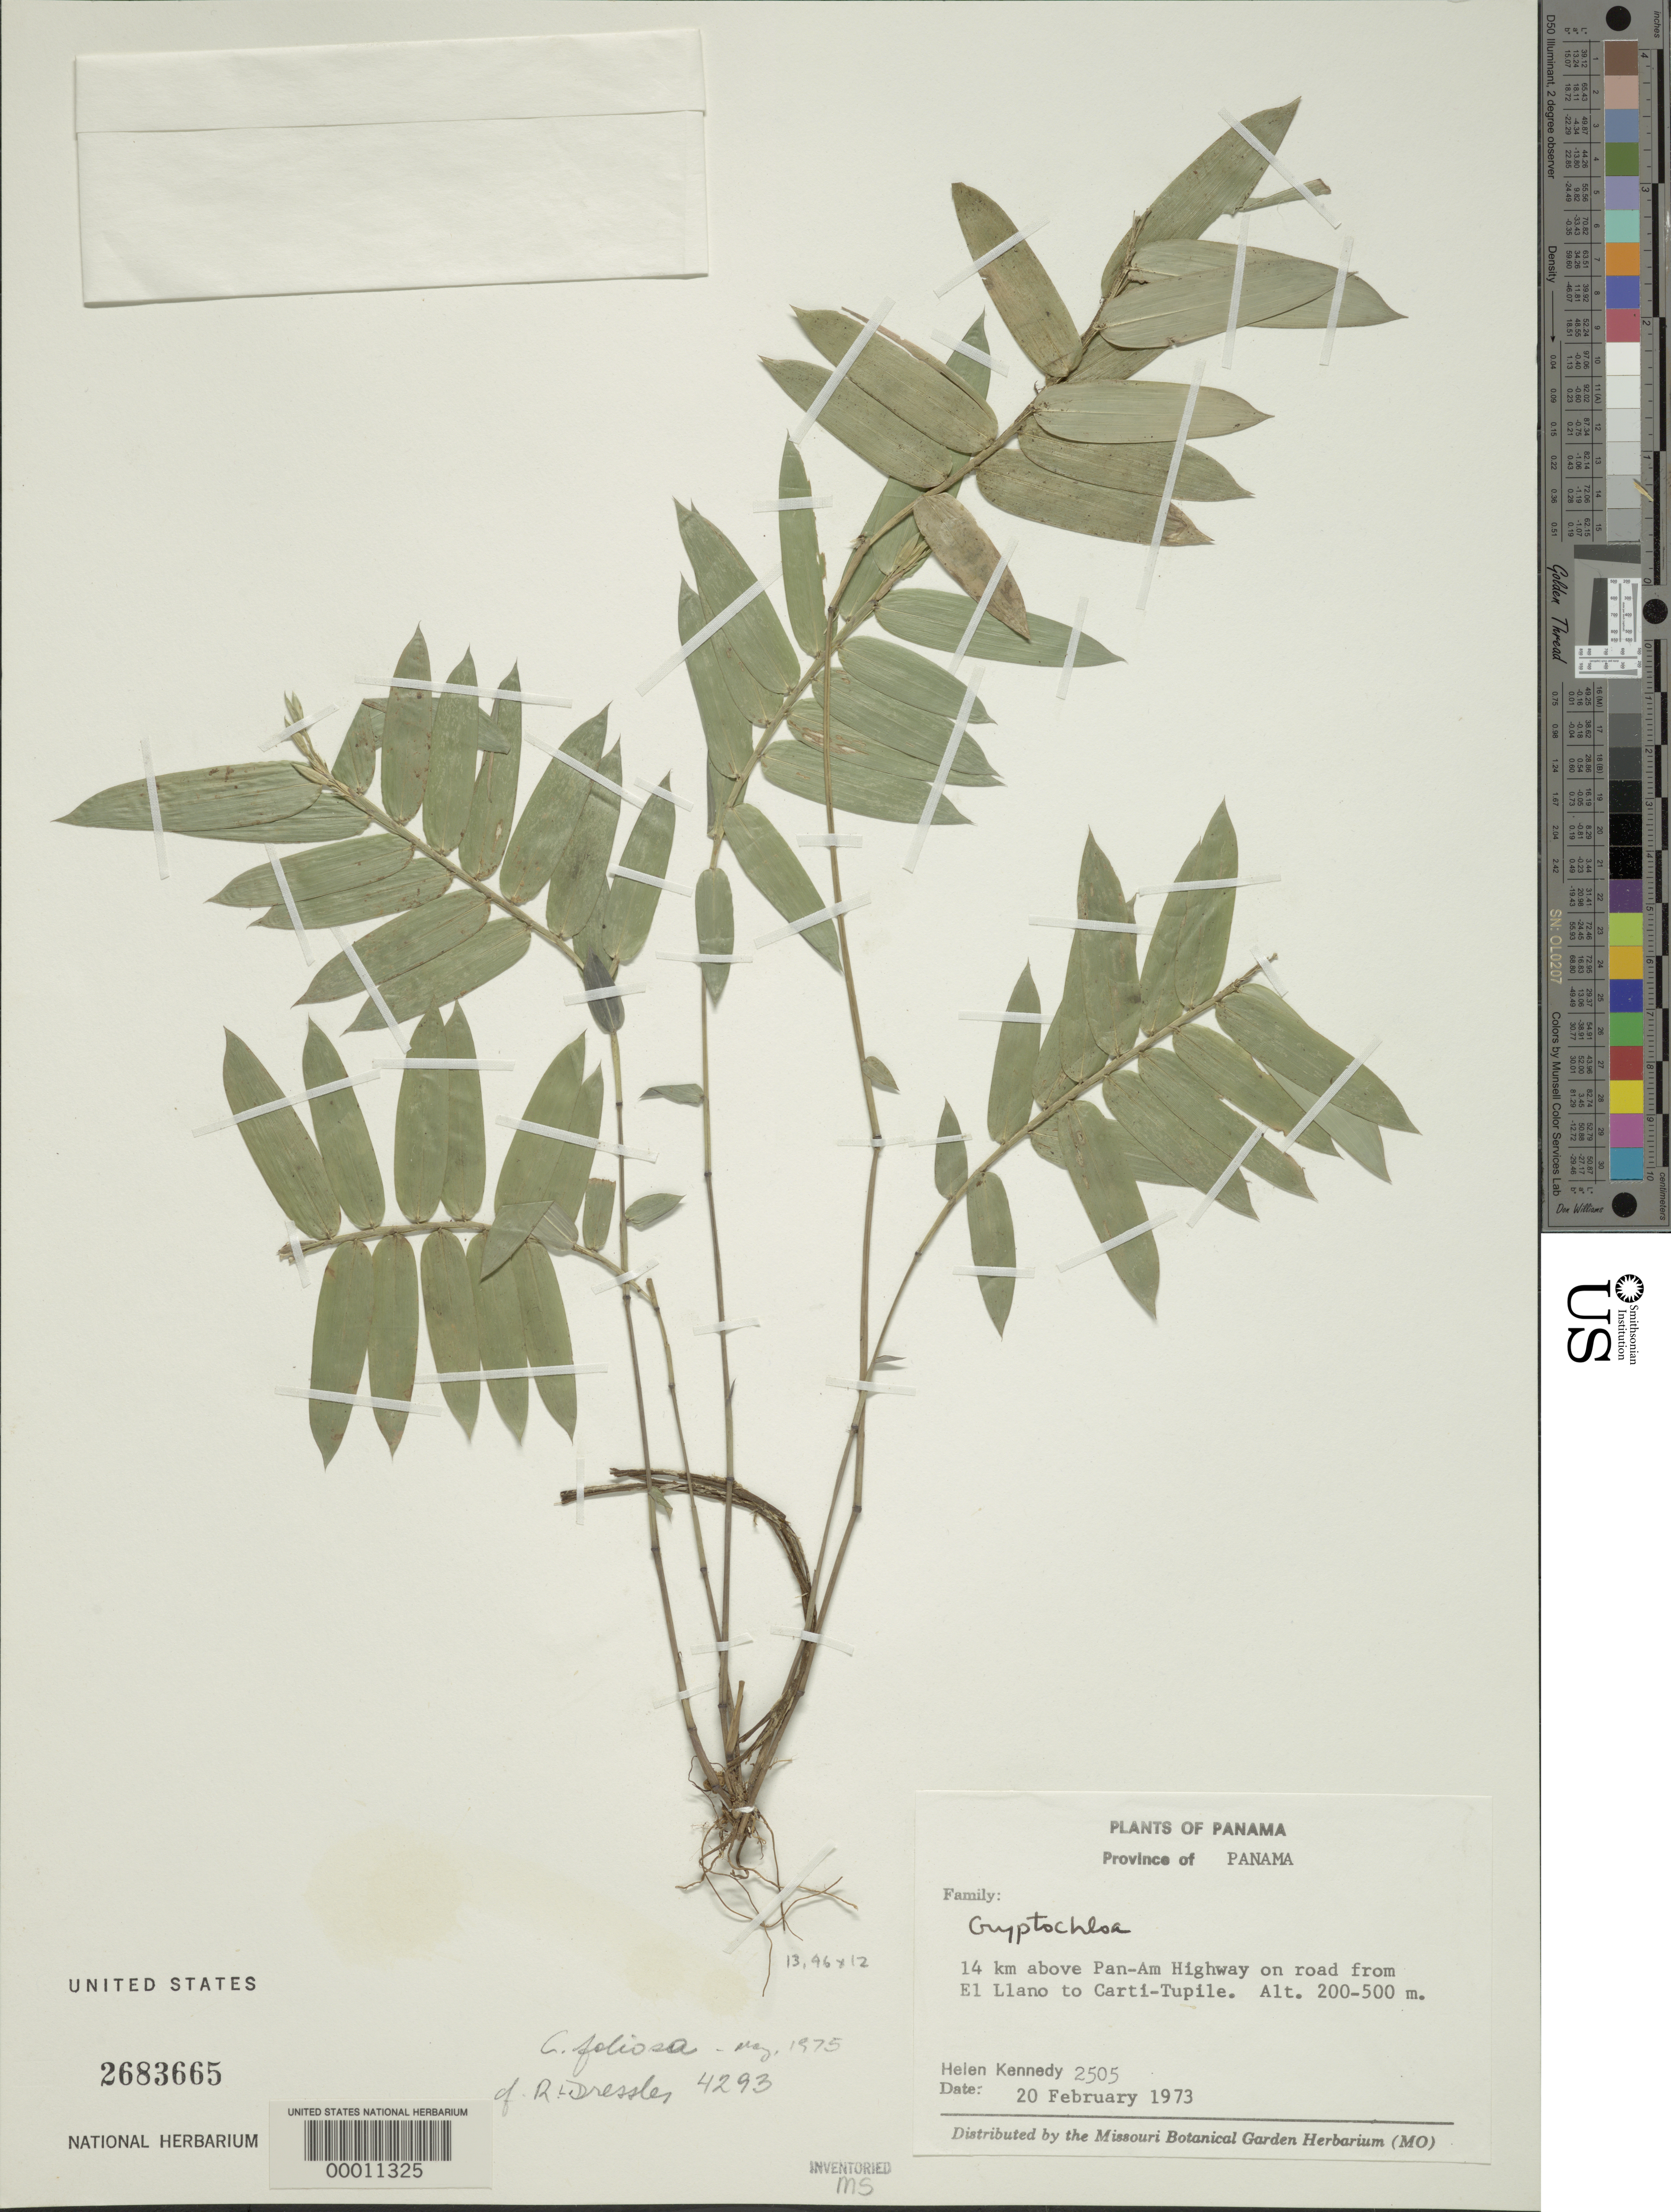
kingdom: Plantae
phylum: Tracheophyta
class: Liliopsida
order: Poales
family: Poaceae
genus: Cryptochloa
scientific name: Cryptochloa sp.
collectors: H. Kennedy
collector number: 2505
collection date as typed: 20 Feb 1973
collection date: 1973-02-20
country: Panama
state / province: Panamá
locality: El Llano, Carti, Tupile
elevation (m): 200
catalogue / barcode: US 2683665